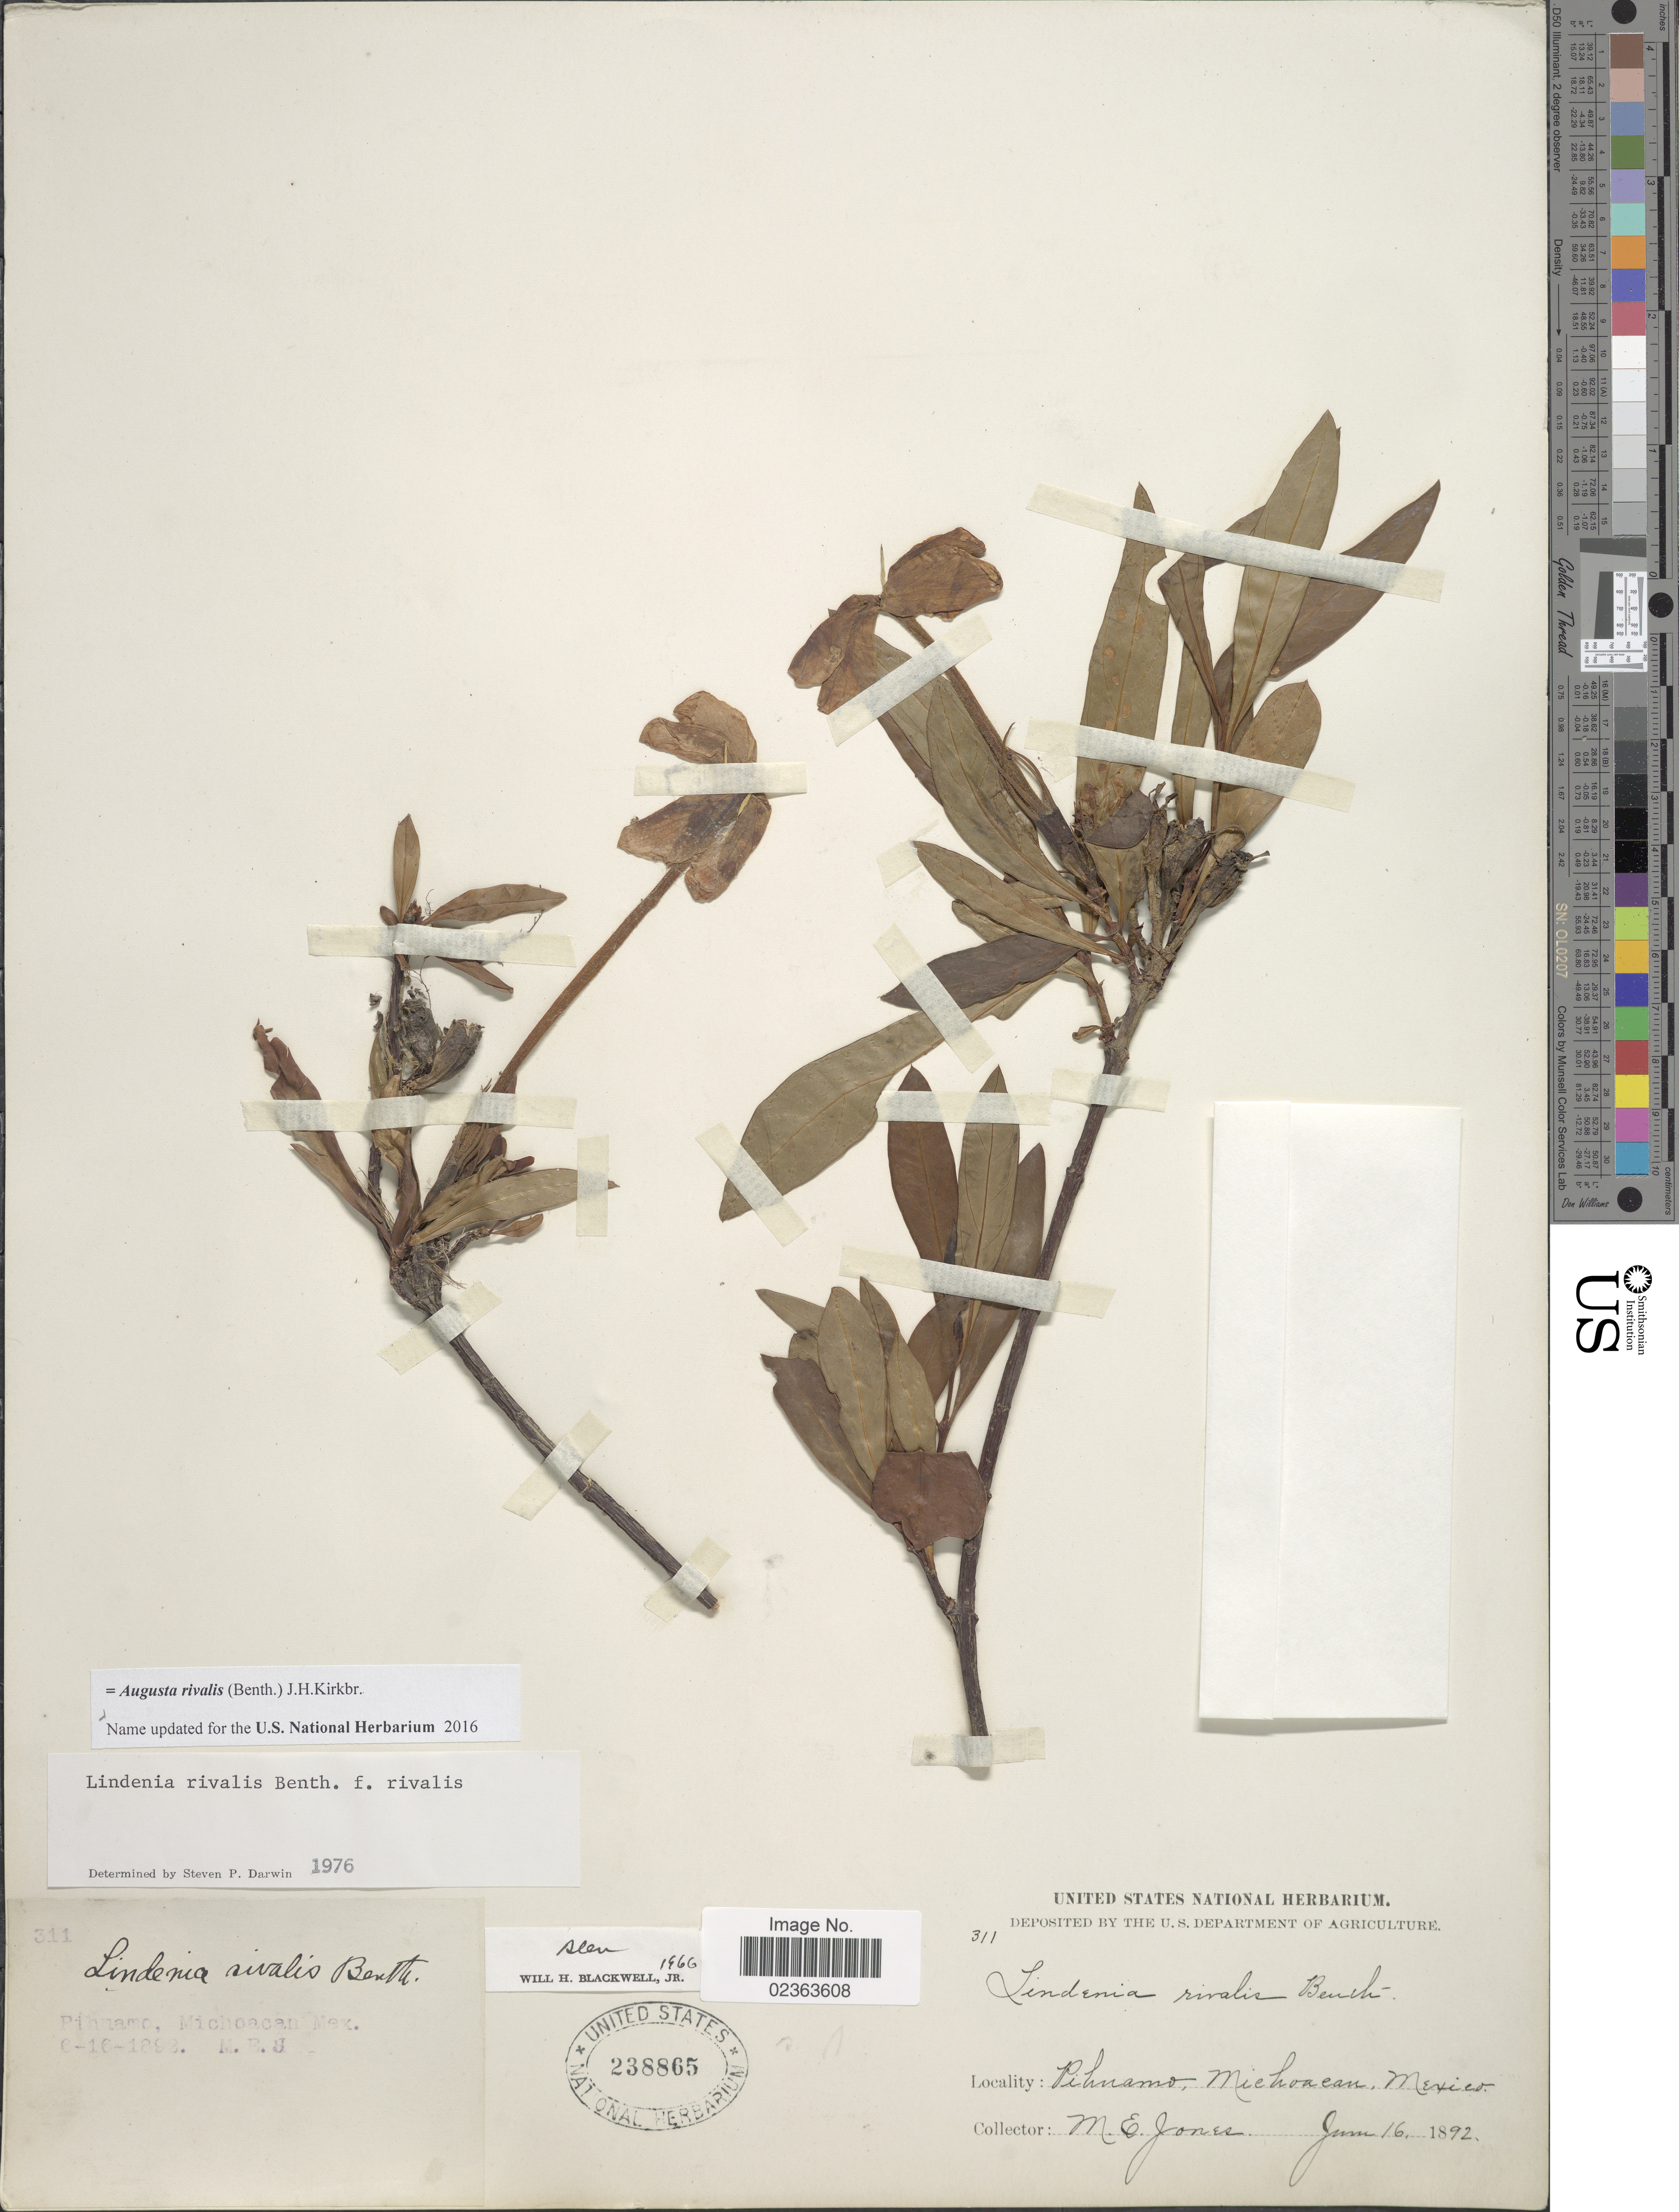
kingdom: Plantae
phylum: Tracheophyta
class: Magnoliopsida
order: Gentianales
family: Rubiaceae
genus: Augusta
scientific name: Augusta rivalis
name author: (Benth.) J.H. Kirkbr.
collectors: M. E. Jones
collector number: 311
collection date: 1892-06-16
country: Mexico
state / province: Michoacán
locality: Pihuamo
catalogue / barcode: US 238865